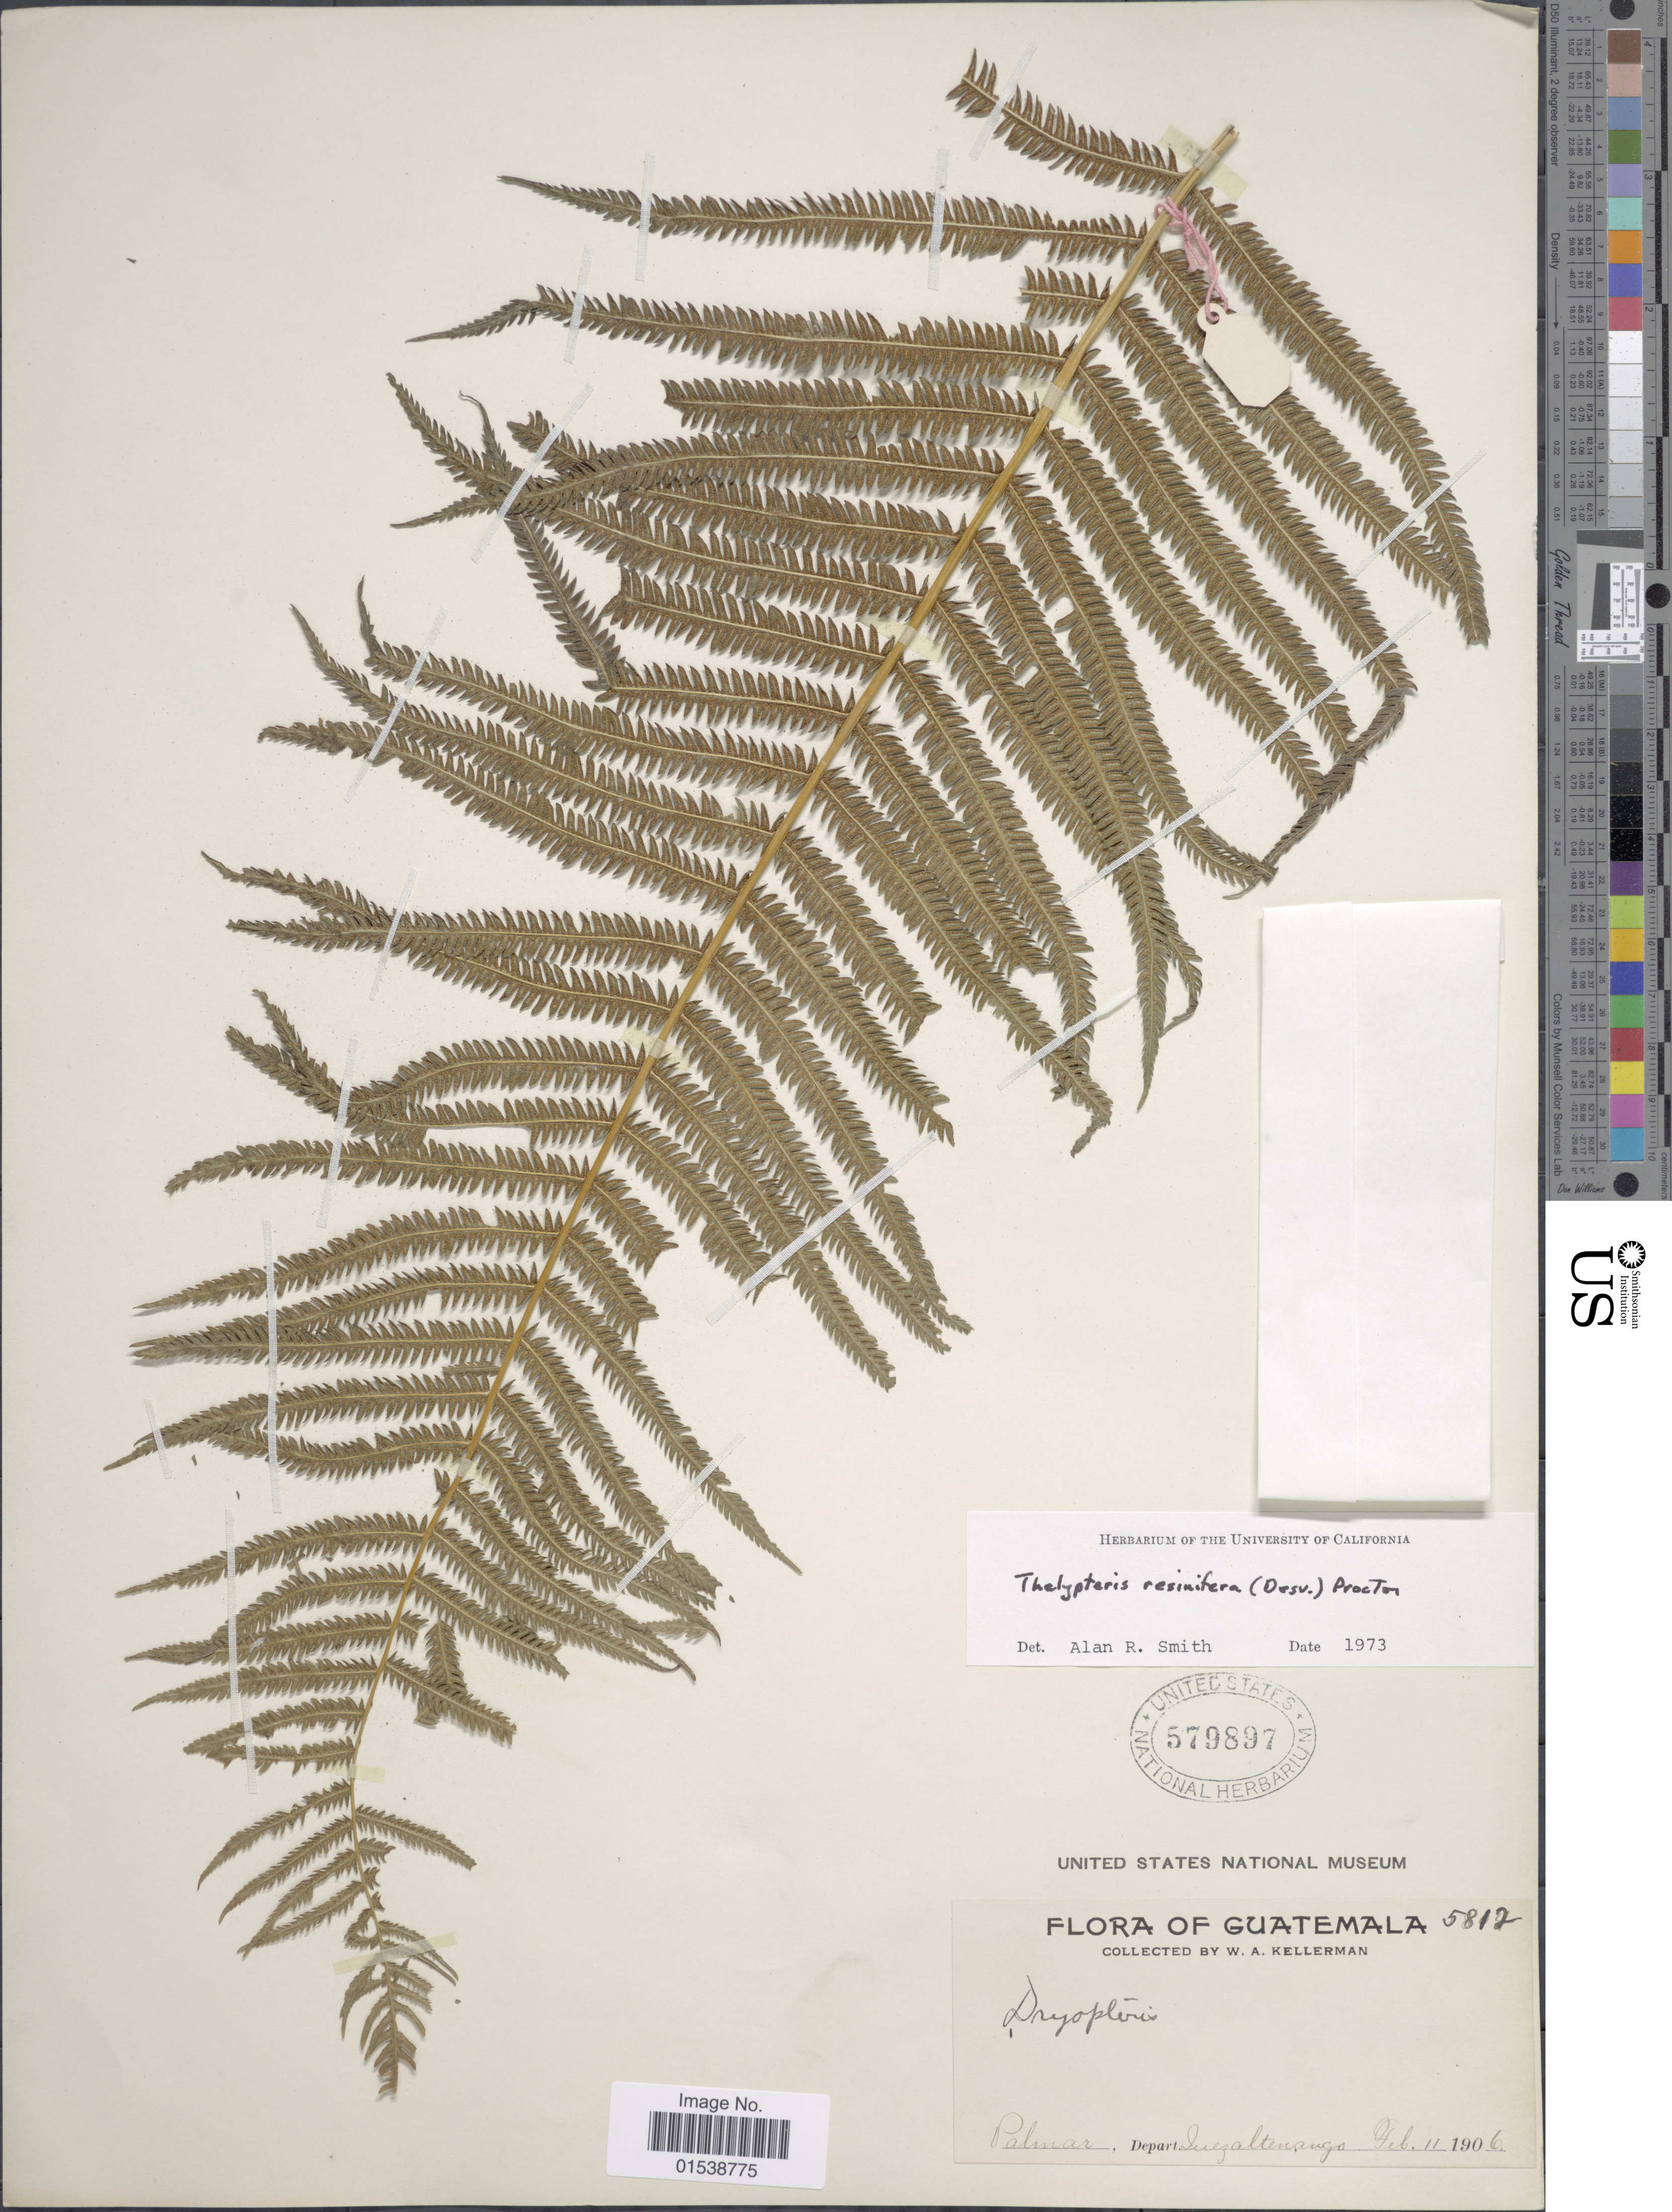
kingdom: Plantae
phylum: Tracheophyta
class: Polypodiopsida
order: Polypodiales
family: Thelypteridaceae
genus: Amauropelta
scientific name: Amauropelta resinifera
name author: (Desv.) Pic. Serm.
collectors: W. Kellerman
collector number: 5812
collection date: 1906-02-11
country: Guatemala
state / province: Quetzaltenango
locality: Palmar, Depart. Quezaltenango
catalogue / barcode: US 579897